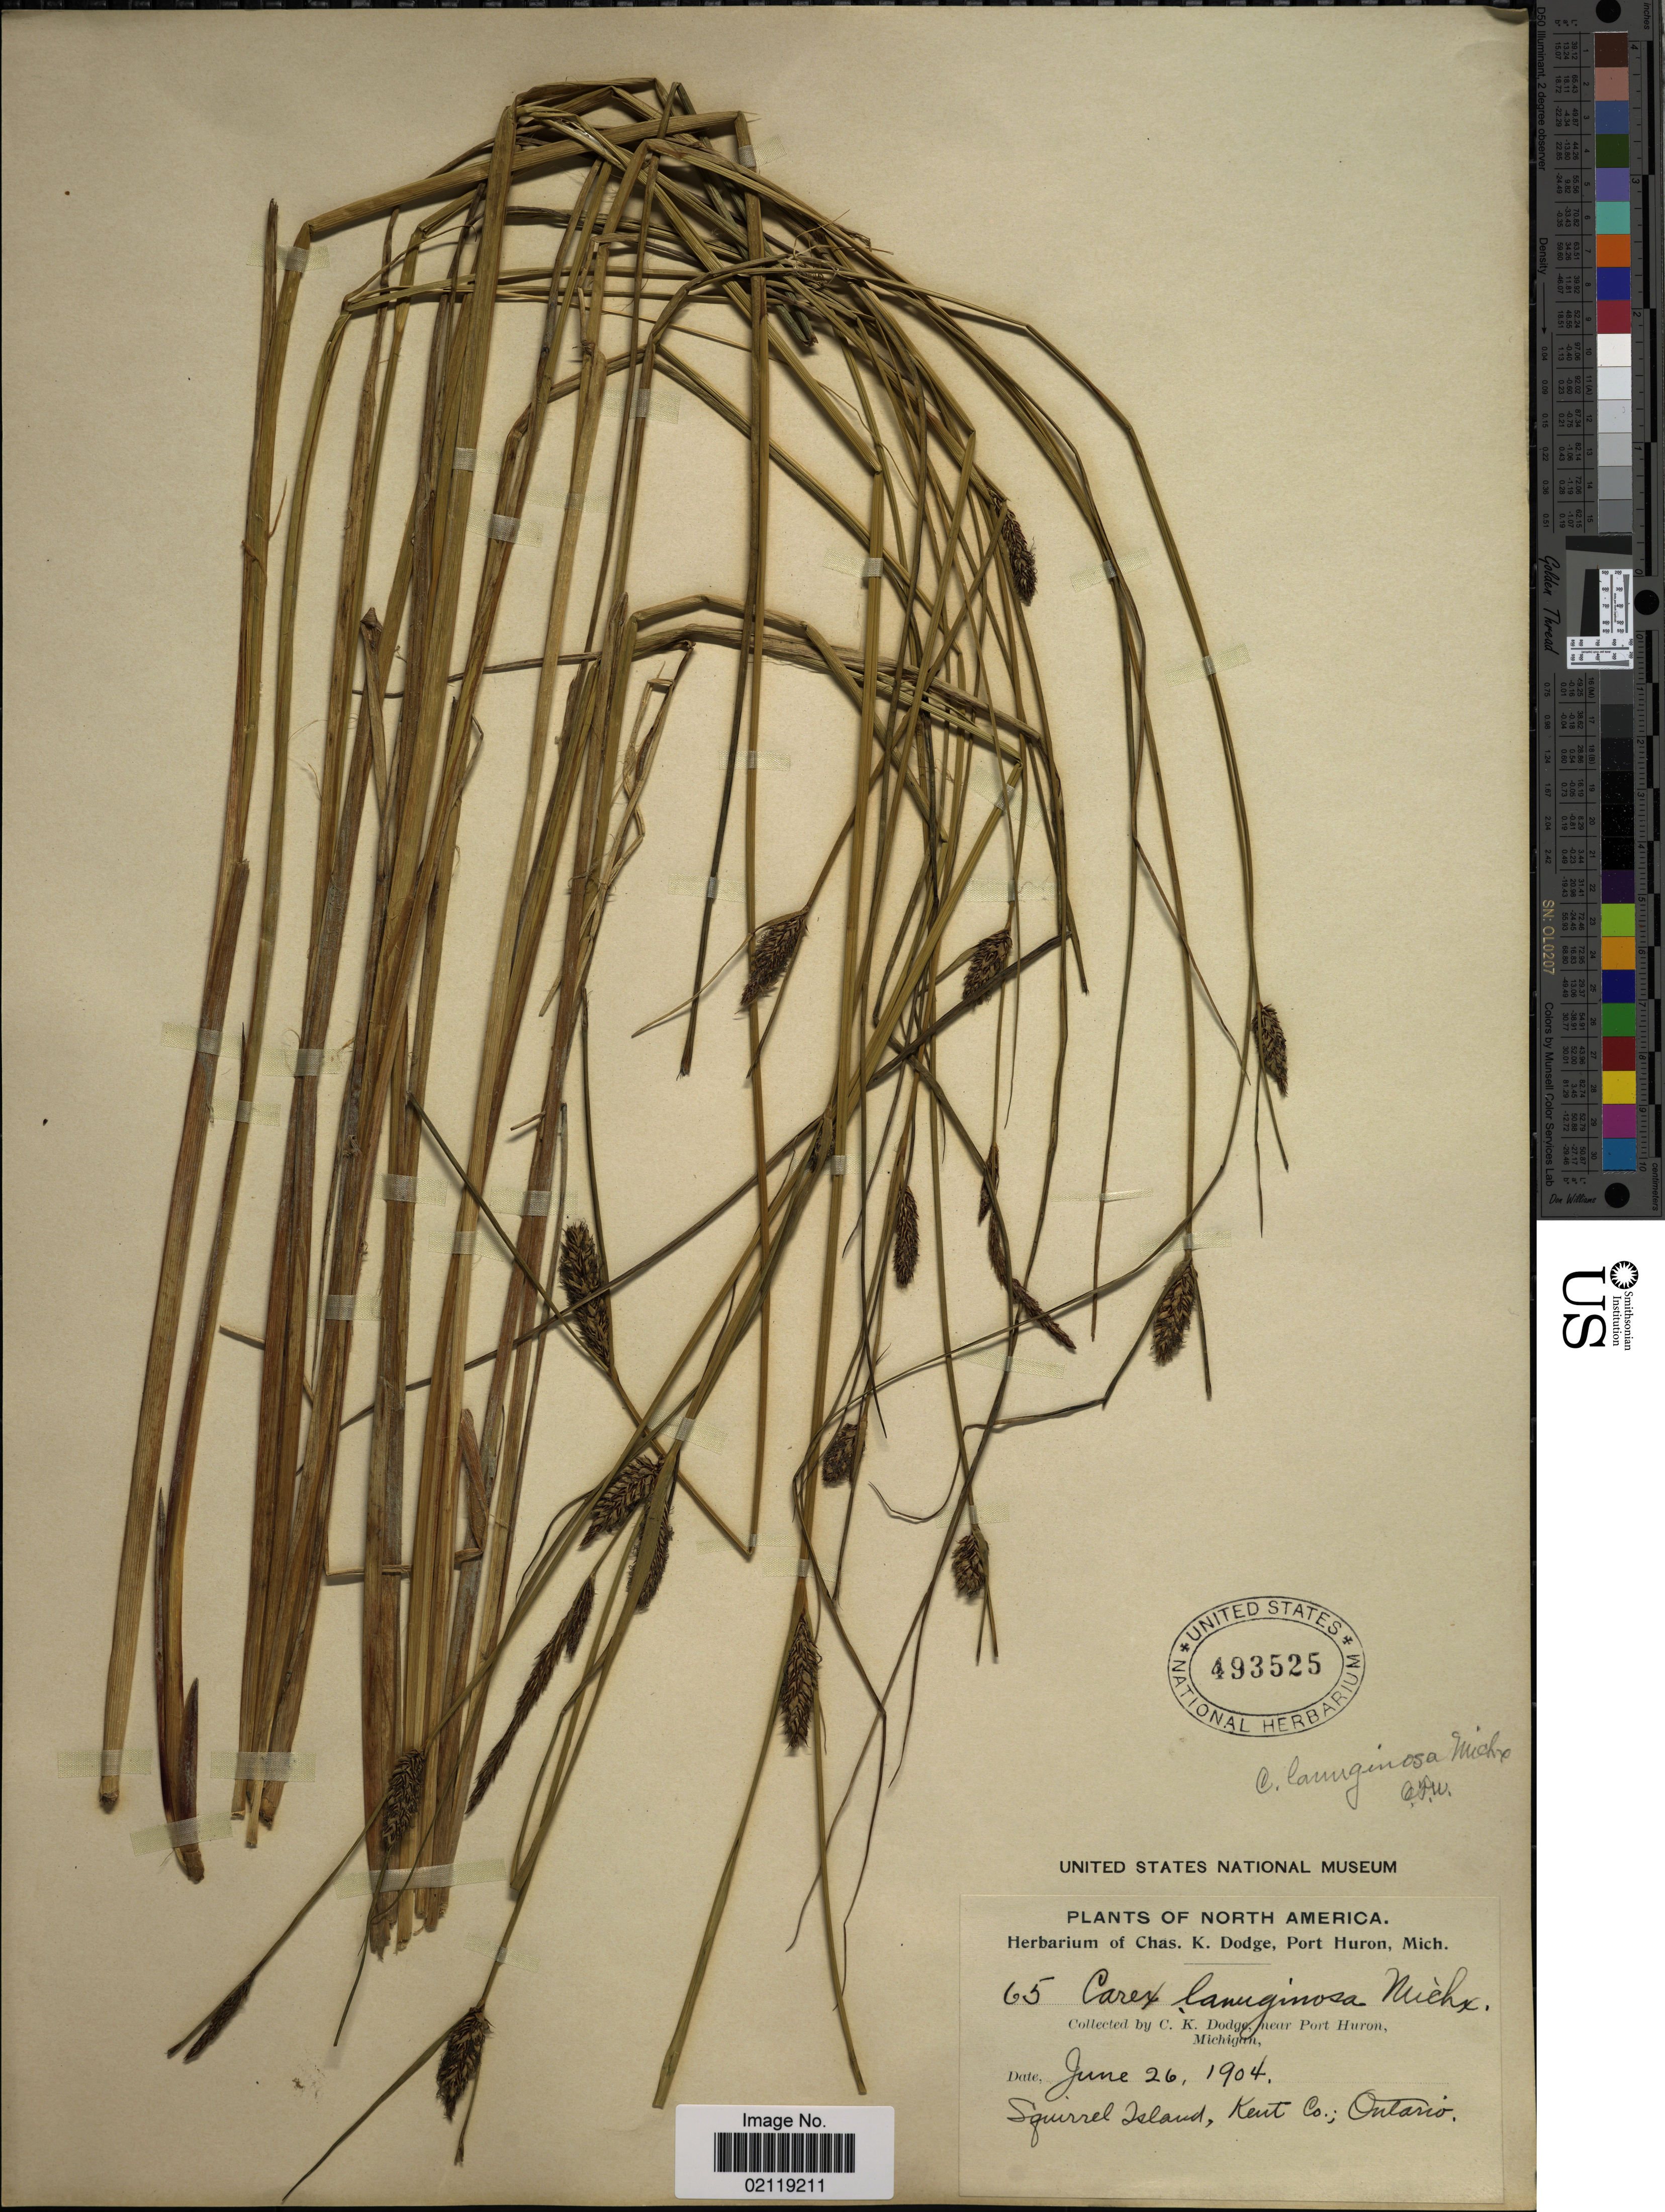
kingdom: Plantae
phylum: Tracheophyta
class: Liliopsida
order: Poales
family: Cyperaceae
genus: Carex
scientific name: Carex pellita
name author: Muhl. ex Willd.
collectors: C. K. Dodge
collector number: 65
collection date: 1904-06-26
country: Canada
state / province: Ontario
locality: Squirrel Island, Kent Co.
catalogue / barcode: US 493525